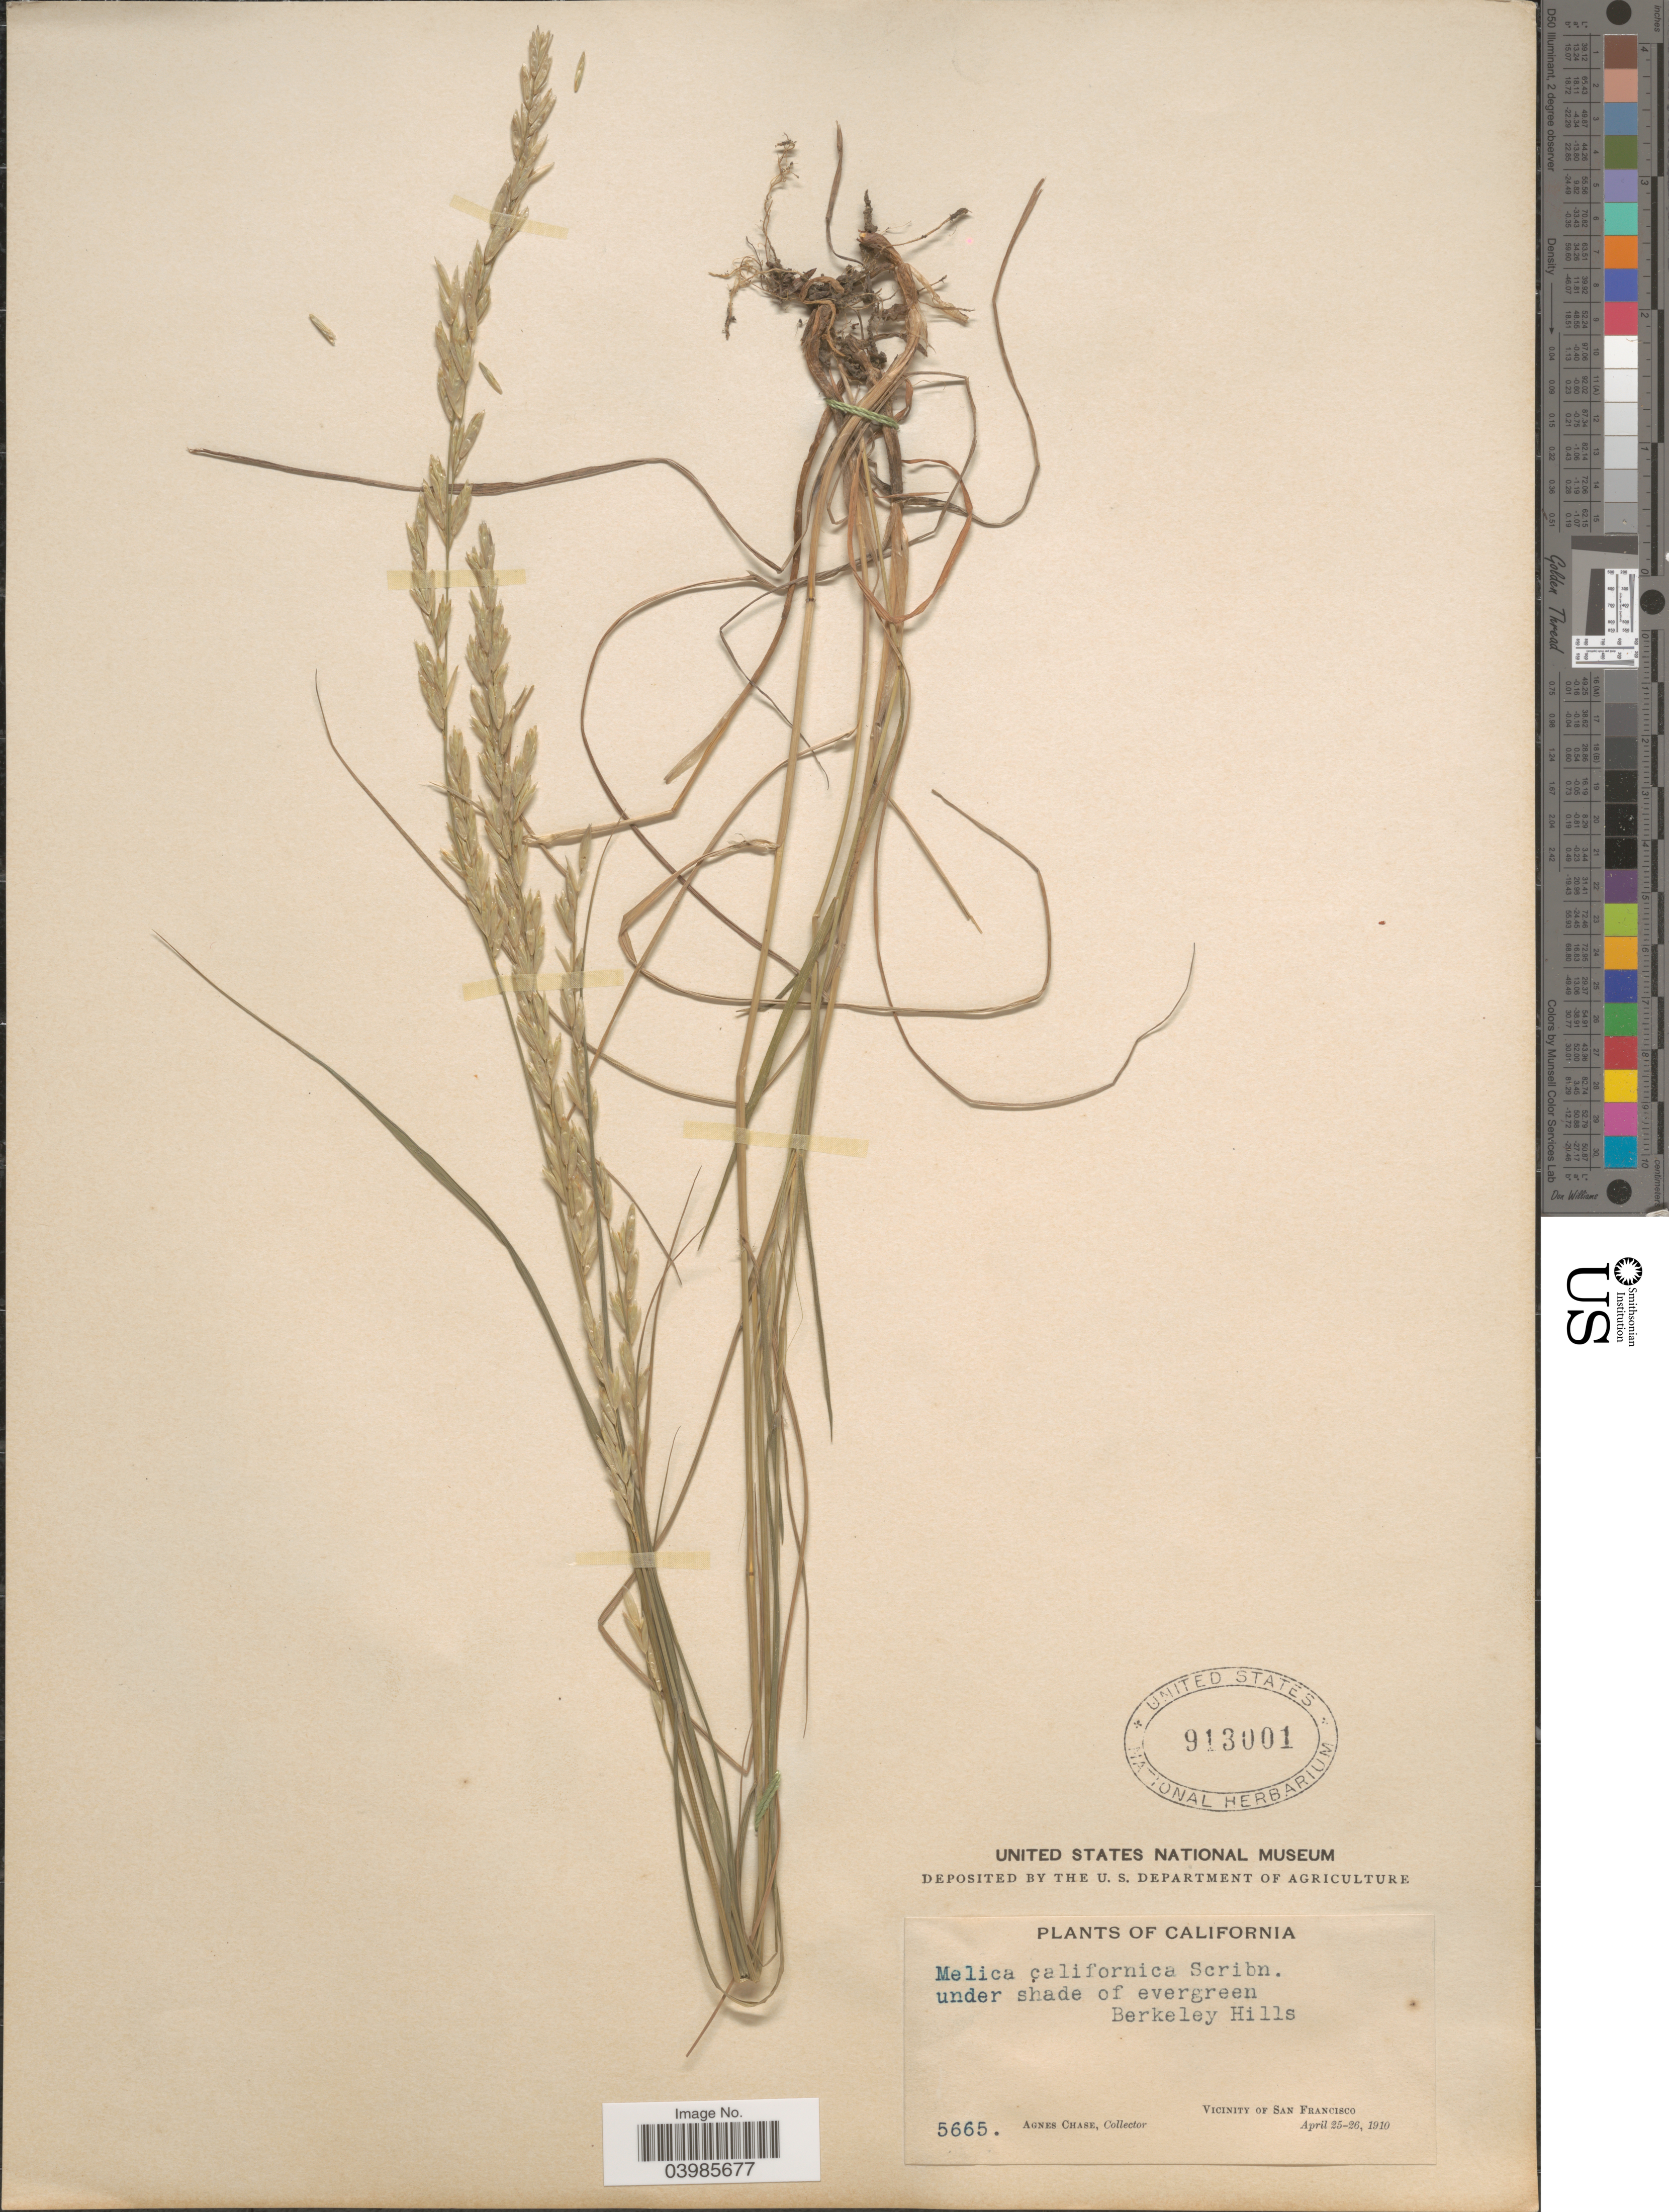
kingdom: Plantae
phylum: Tracheophyta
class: Liliopsida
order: Poales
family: Poaceae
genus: Melica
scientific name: Melica californica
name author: Scribn.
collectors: A. Chase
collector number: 5665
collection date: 1910-04-25/1910-04-26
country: United States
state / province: California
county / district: San Francisco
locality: Under shade of evergreen Berkeley Hills. Vicinity of San Francisco.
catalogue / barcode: US 913001